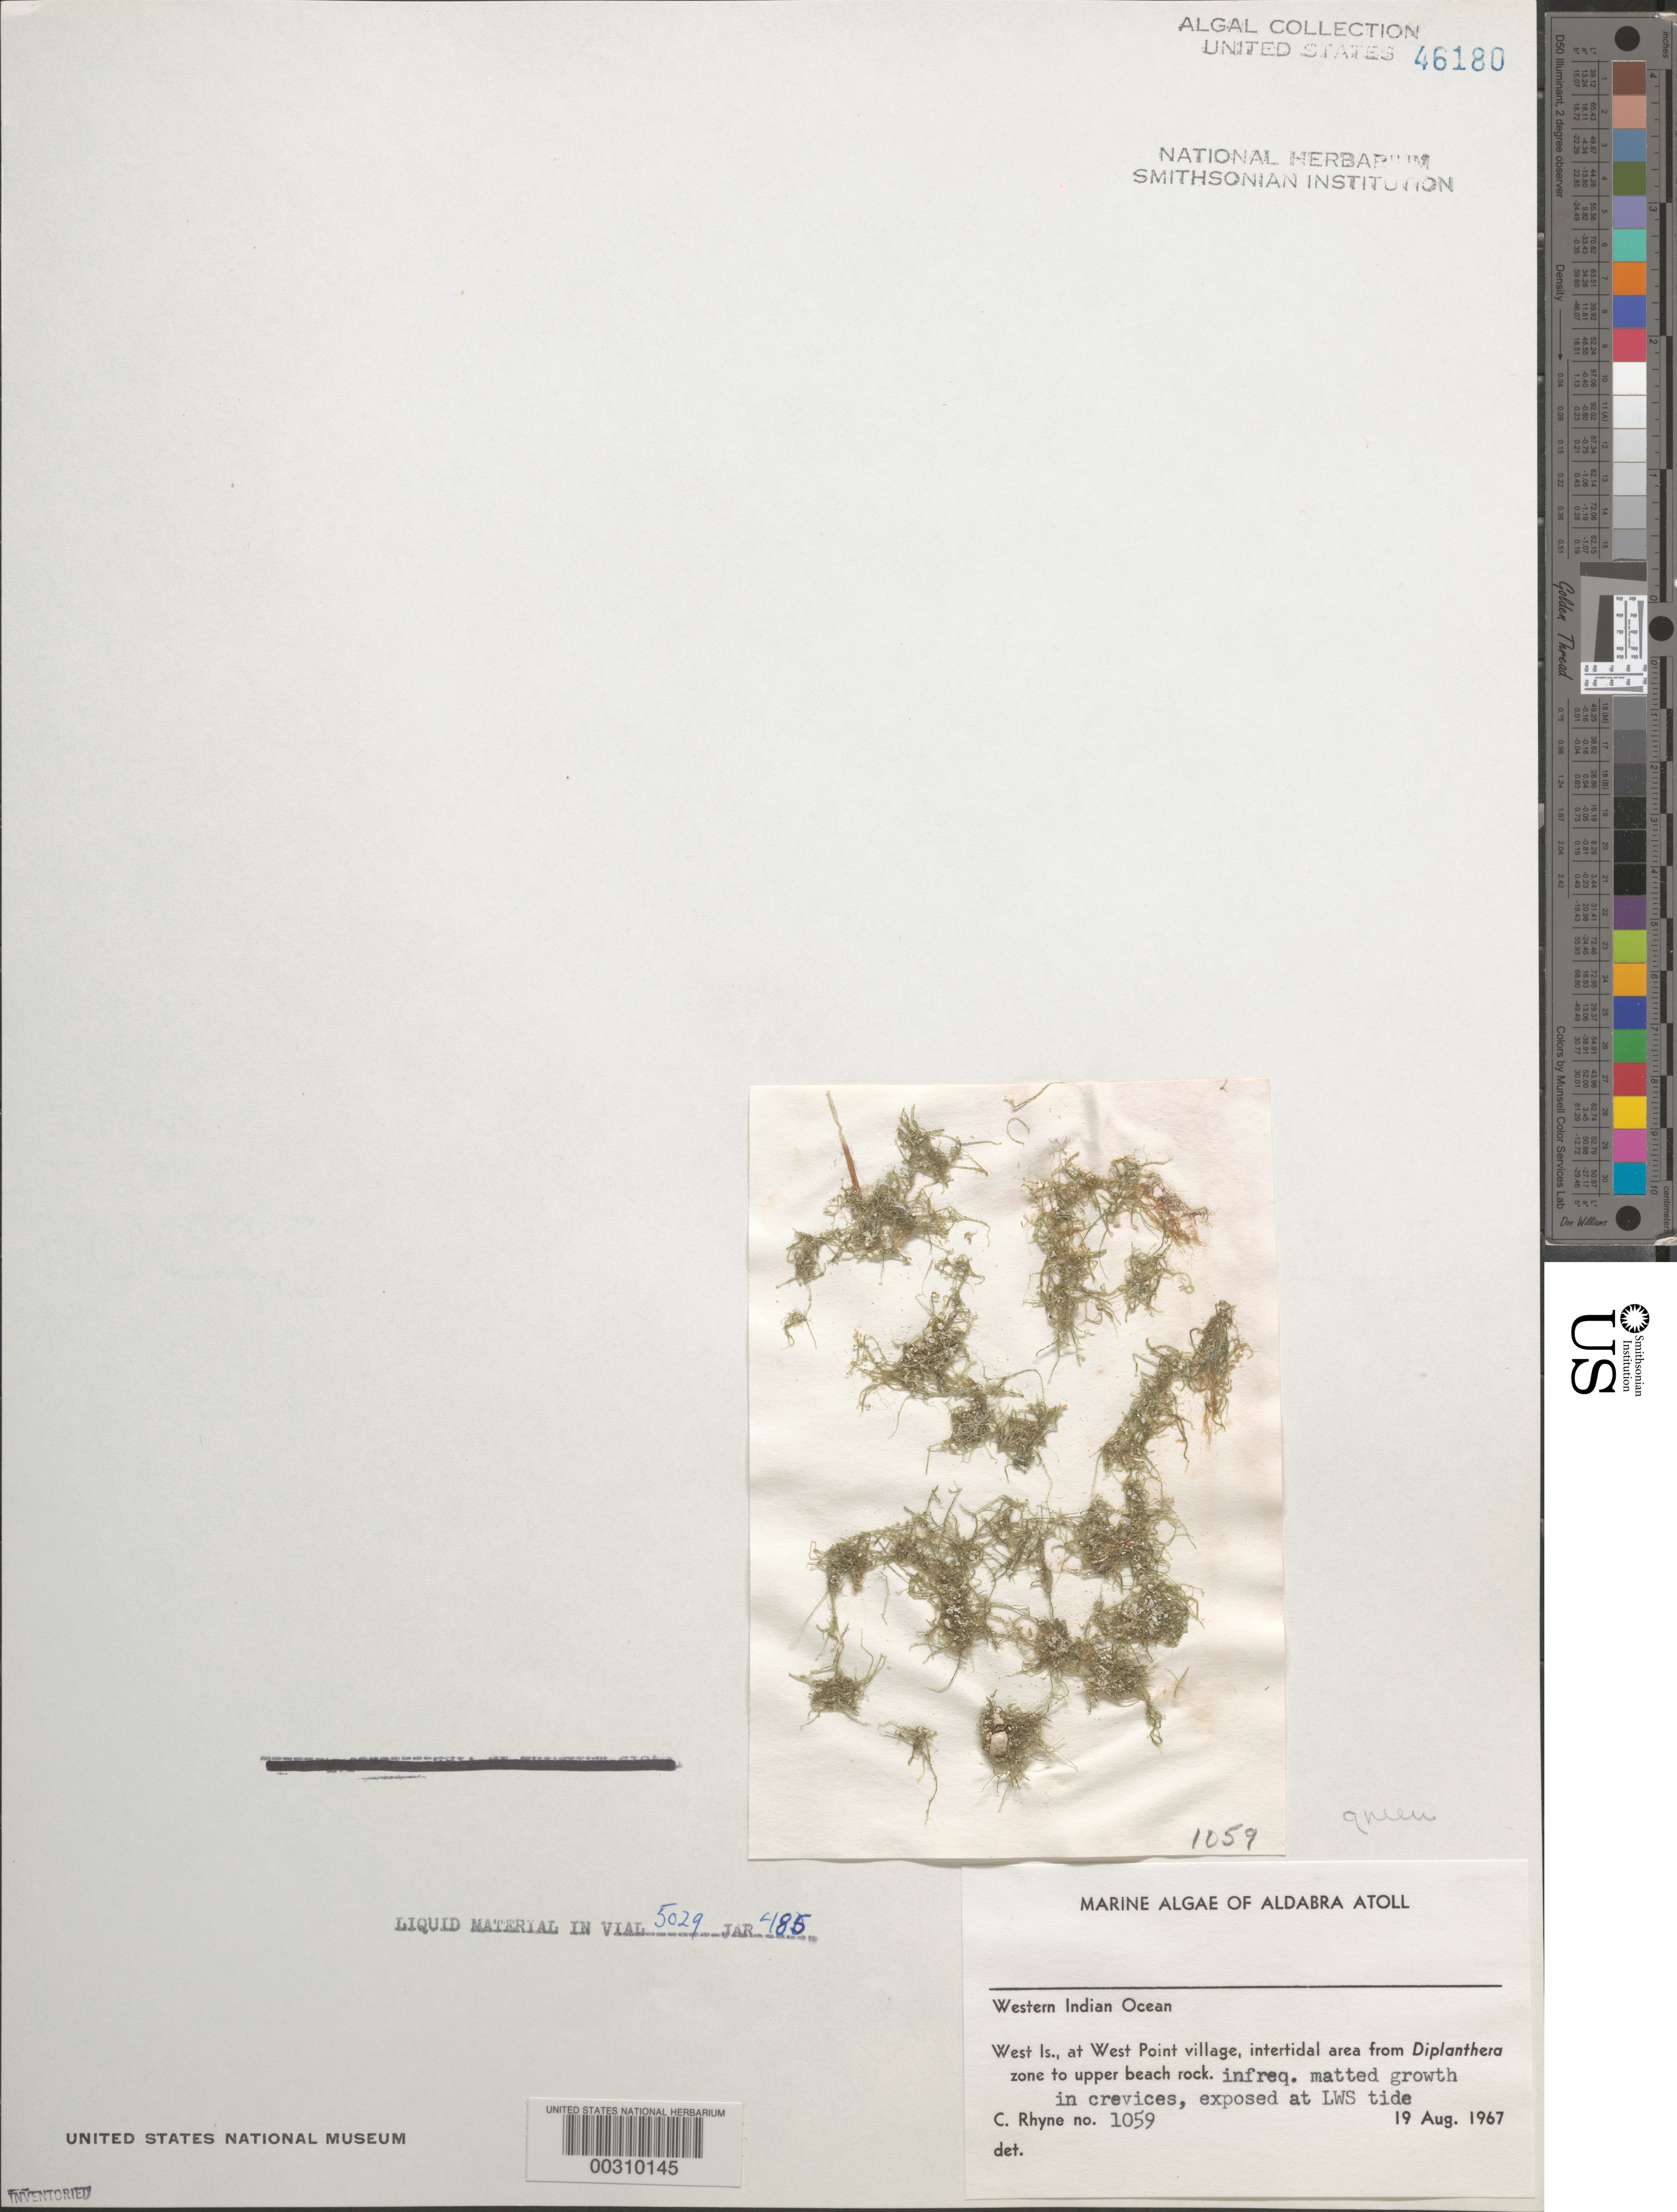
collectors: C. Rhyne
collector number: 1059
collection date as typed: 19 Aug 1967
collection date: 1967-08-19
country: Seychelles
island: Aldabra Atoll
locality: West Islet, West Point Village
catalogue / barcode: US 46180